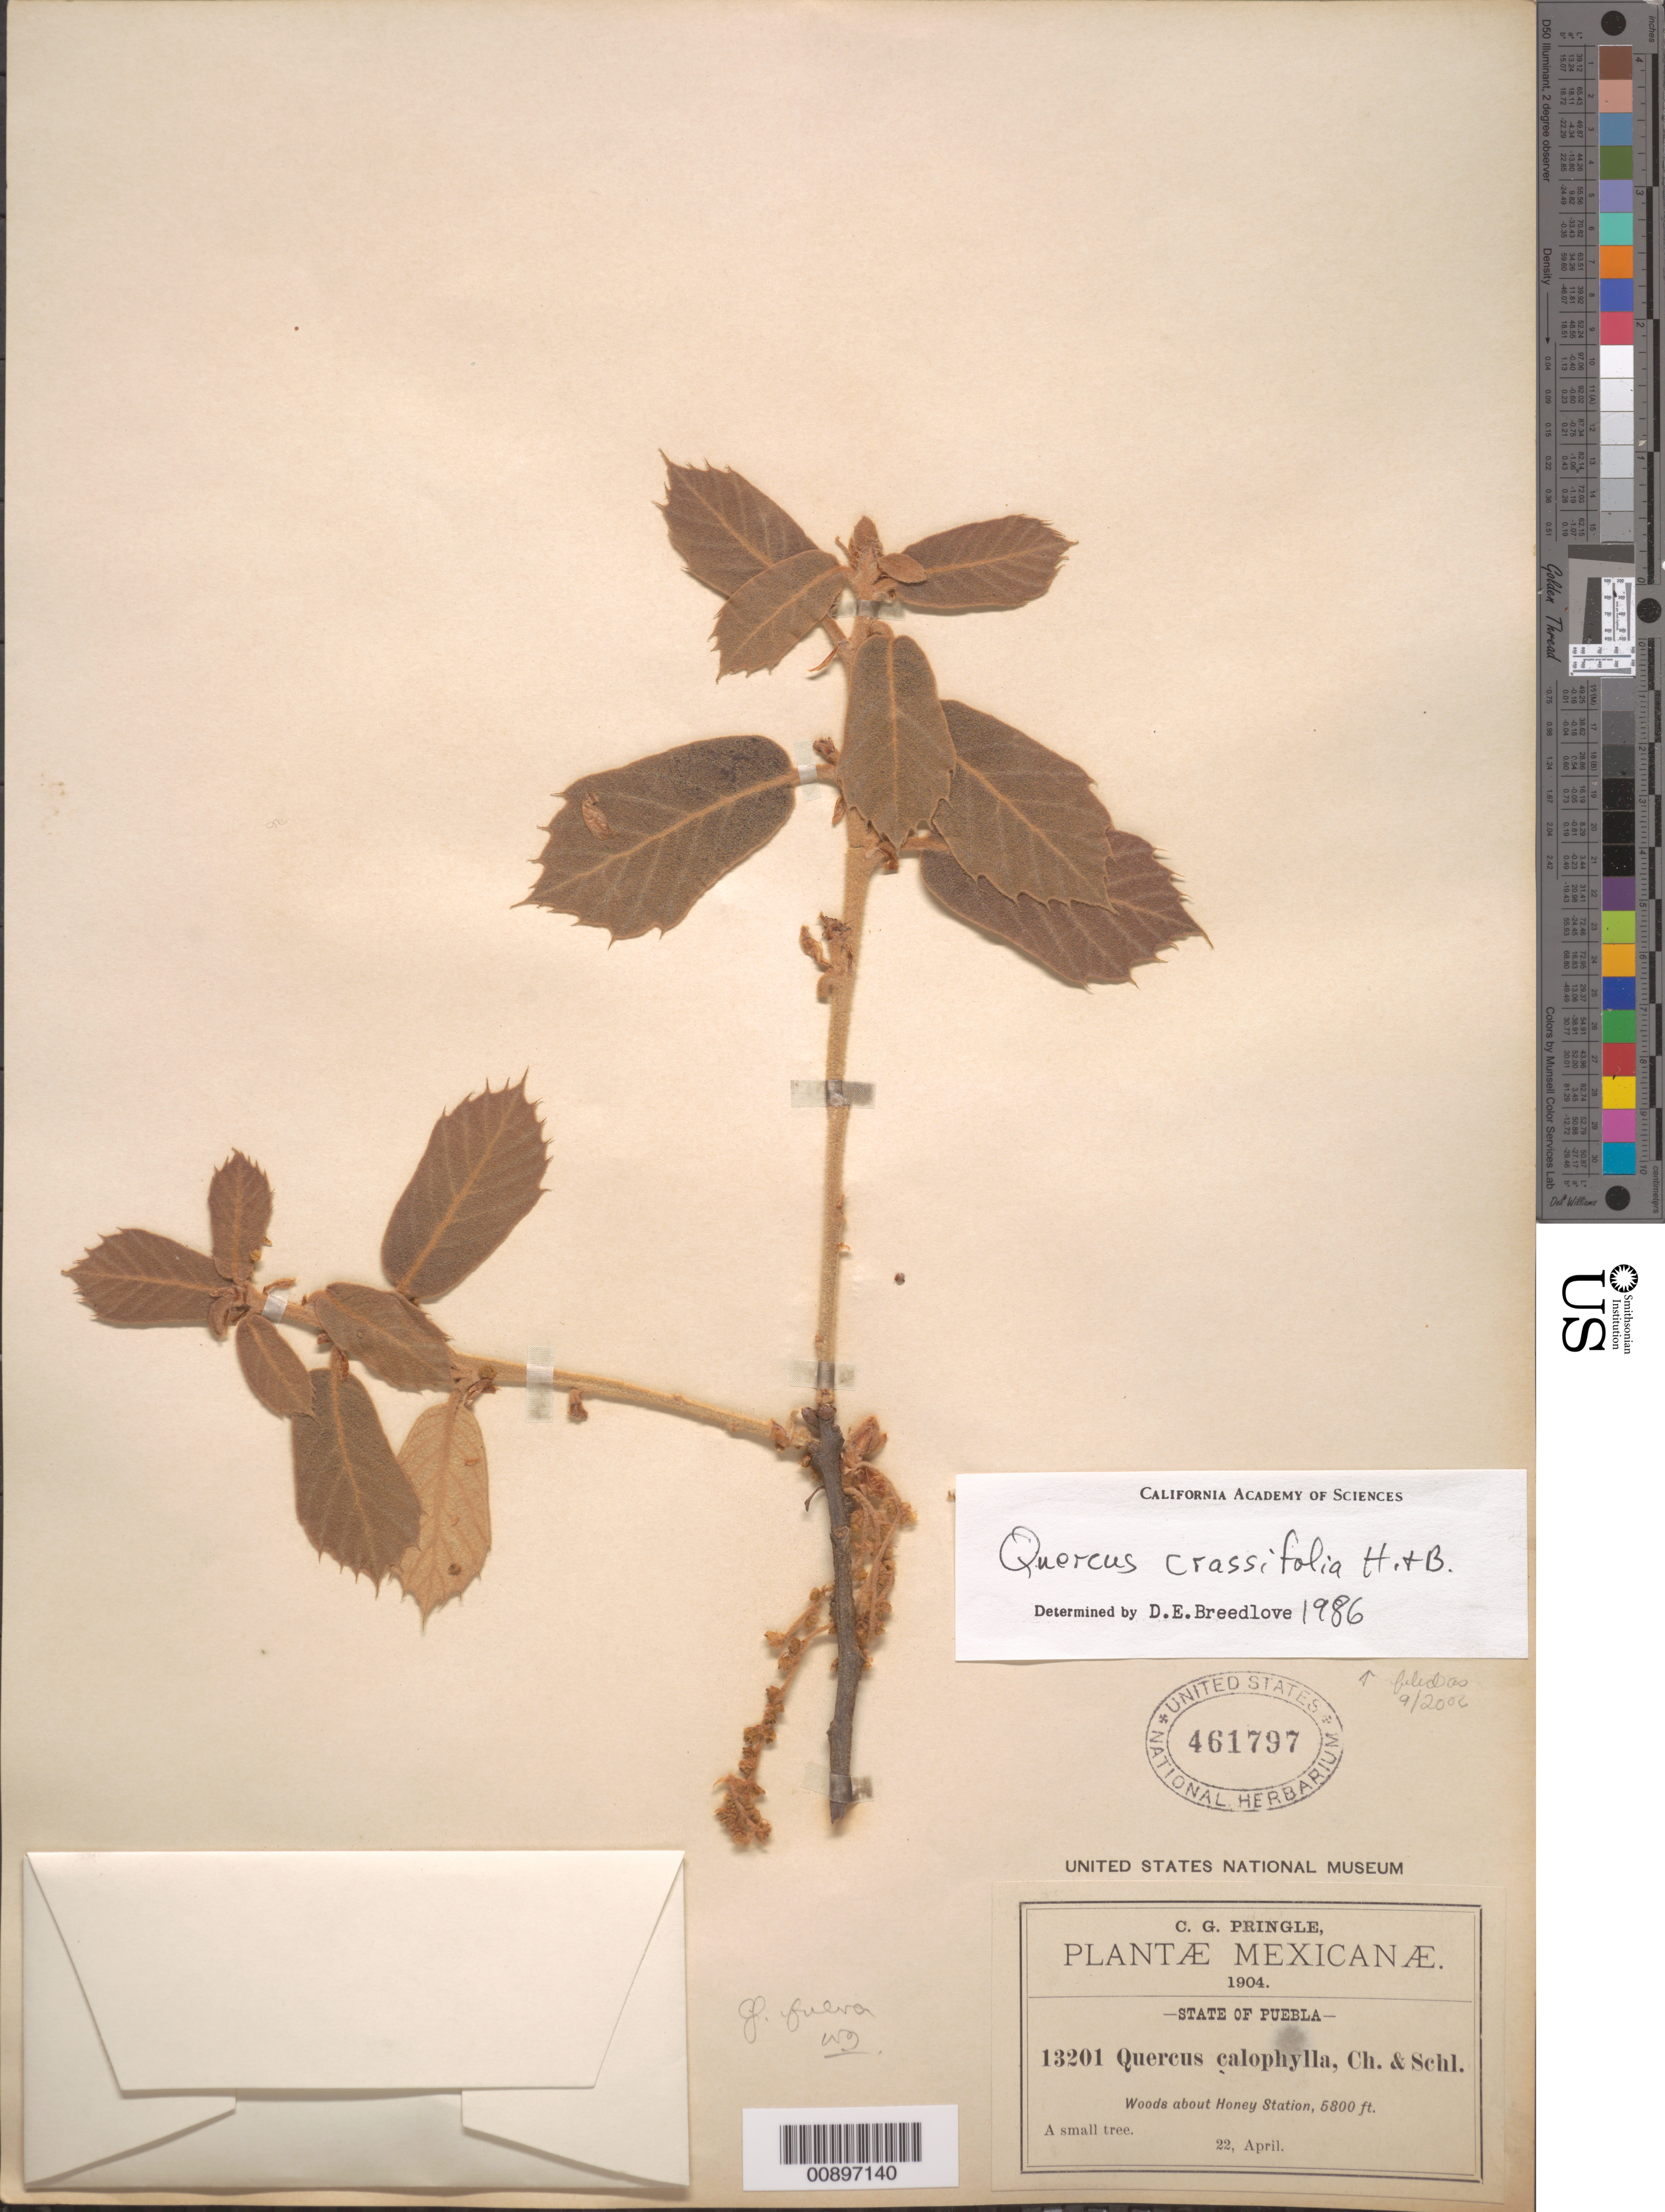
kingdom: Plantae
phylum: Tracheophyta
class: Magnoliopsida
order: Fagales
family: Fagaceae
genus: Quercus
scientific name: Quercus crassifolia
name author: Humb. & Bonpl.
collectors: C. G. Pringle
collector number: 13201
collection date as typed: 22 Apr 1904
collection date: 1904-04-22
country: Mexico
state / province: Puebla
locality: Woods about Honey Station.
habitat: Woods.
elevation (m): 1768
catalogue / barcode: US 461797